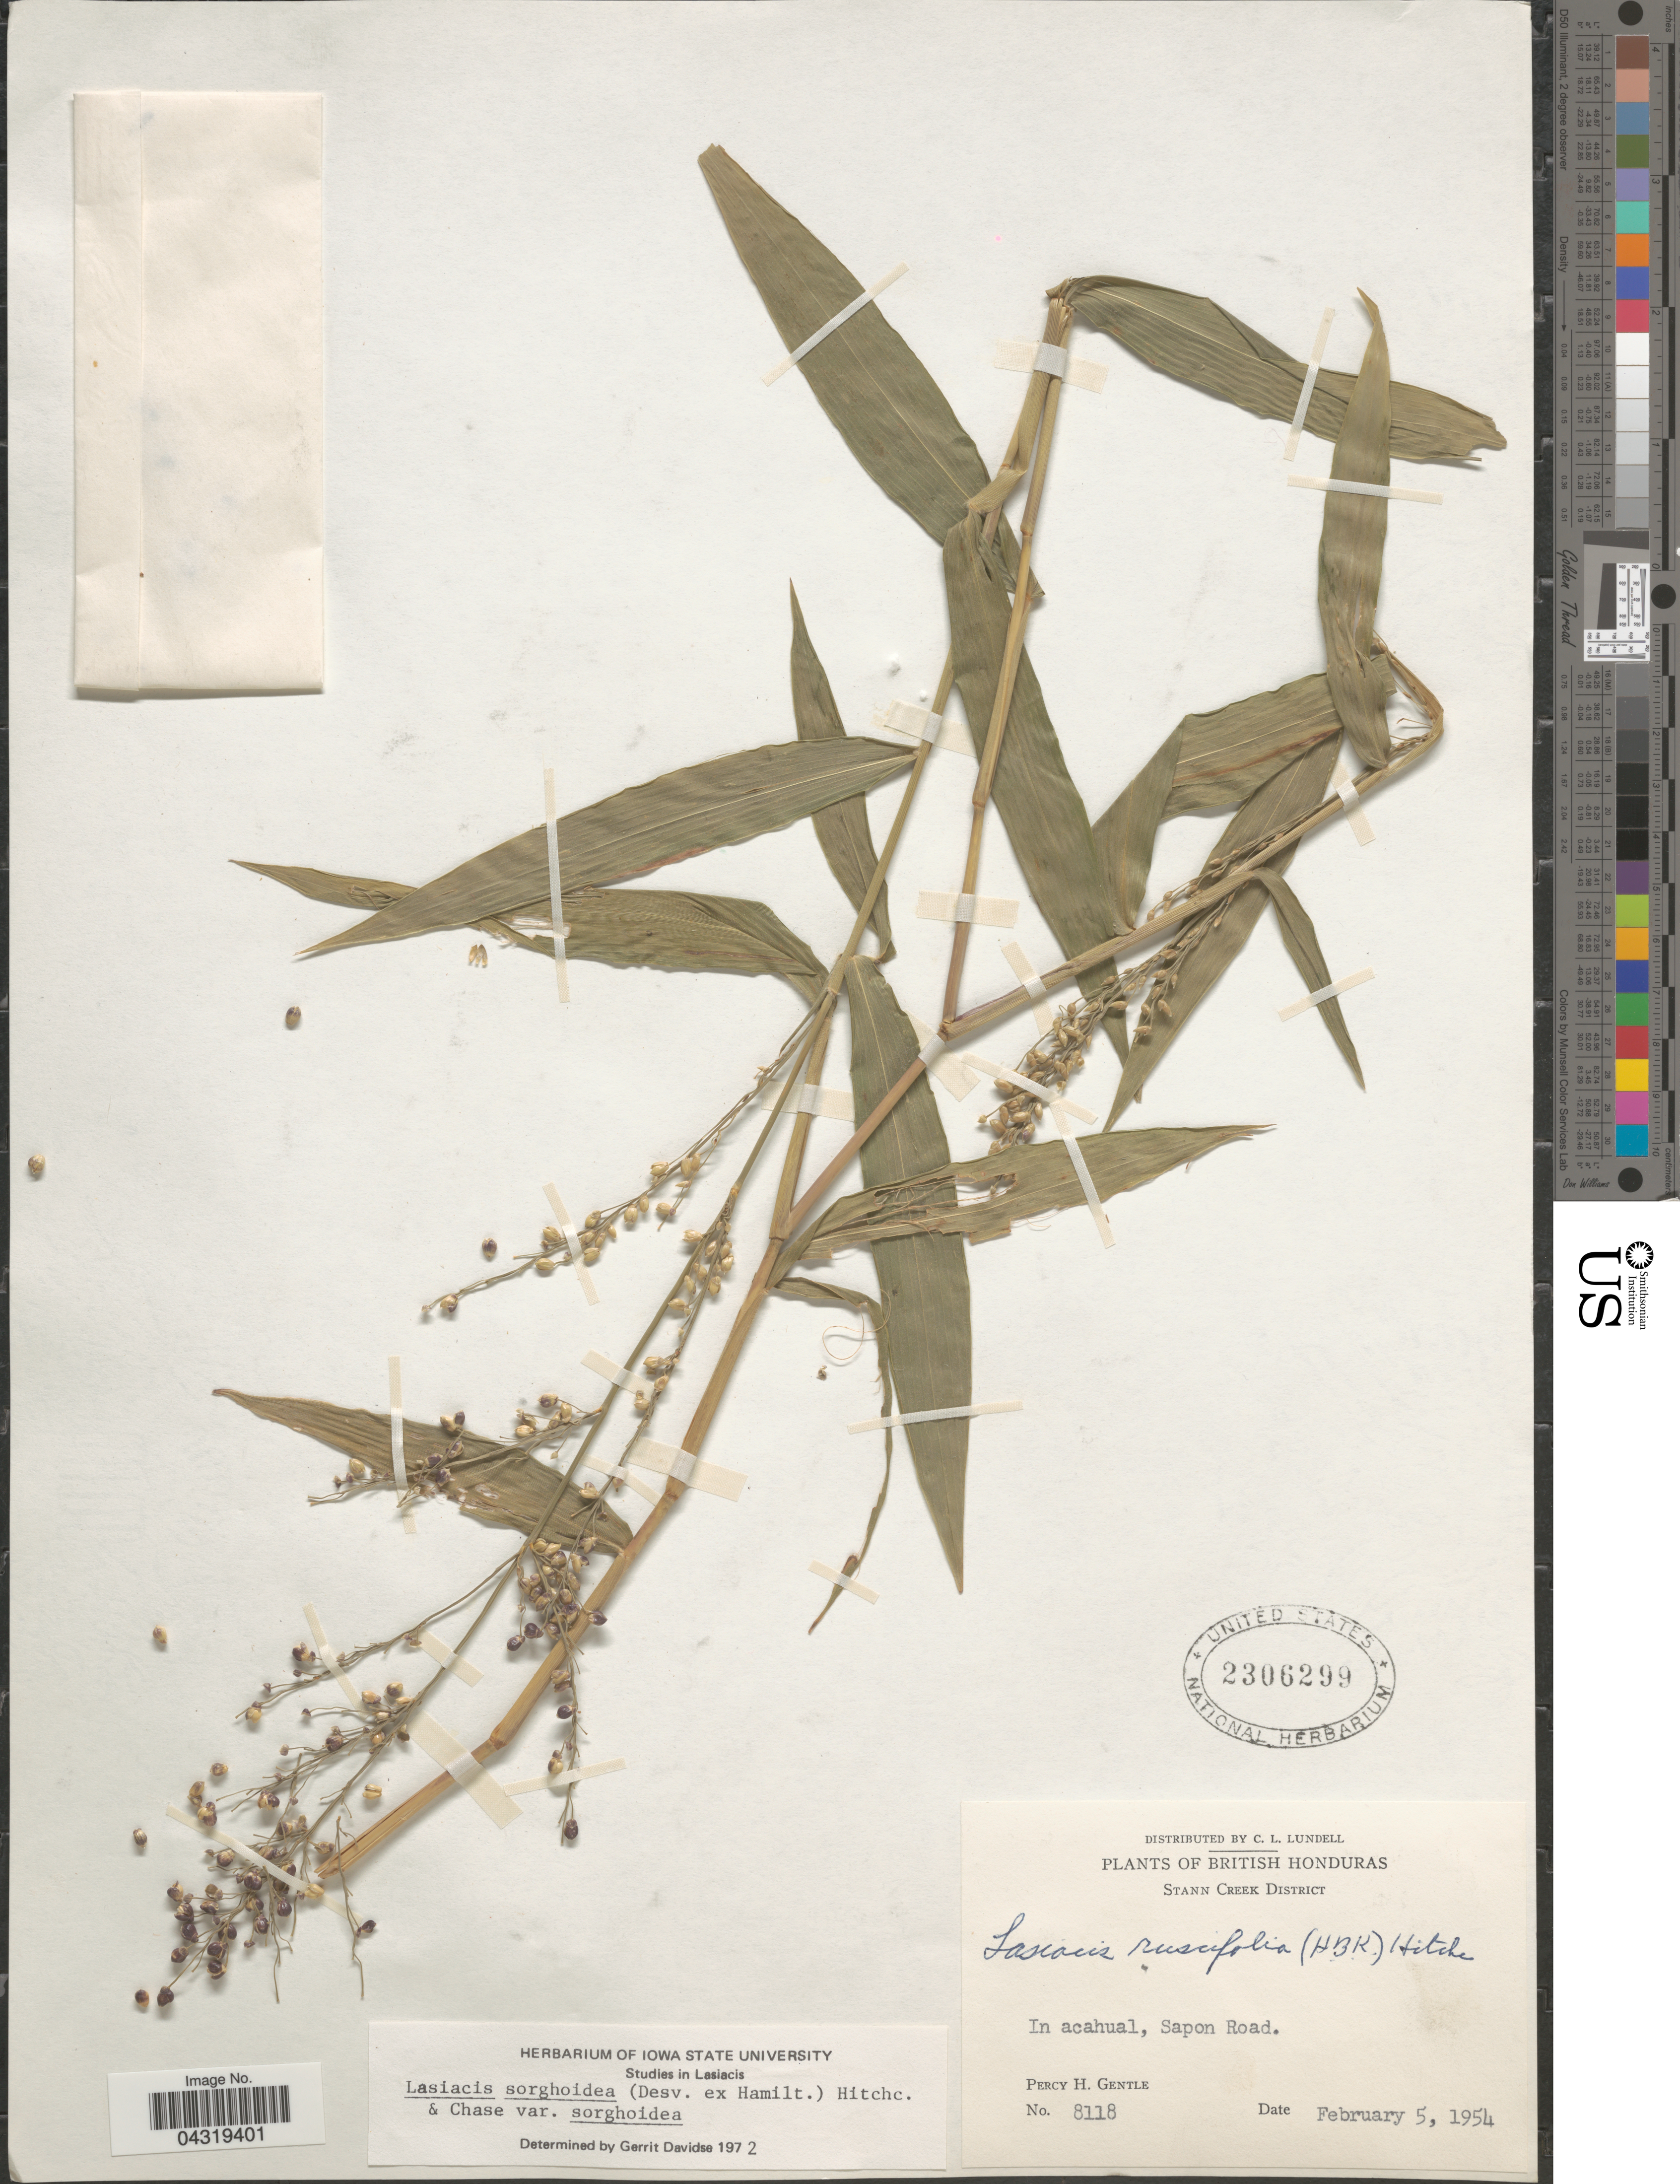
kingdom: Plantae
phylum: Tracheophyta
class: Liliopsida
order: Poales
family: Poaceae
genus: Lasiacis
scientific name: Lasiacis sorghoidea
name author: (Desv. ex Ham.) Hitchc. & Chase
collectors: P. H. Gentle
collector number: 8118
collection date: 1954-02-05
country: Belize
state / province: Stann Creek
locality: British Honduras. Stann Creek District. In acahual, Sapon Road.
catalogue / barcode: US 2306299